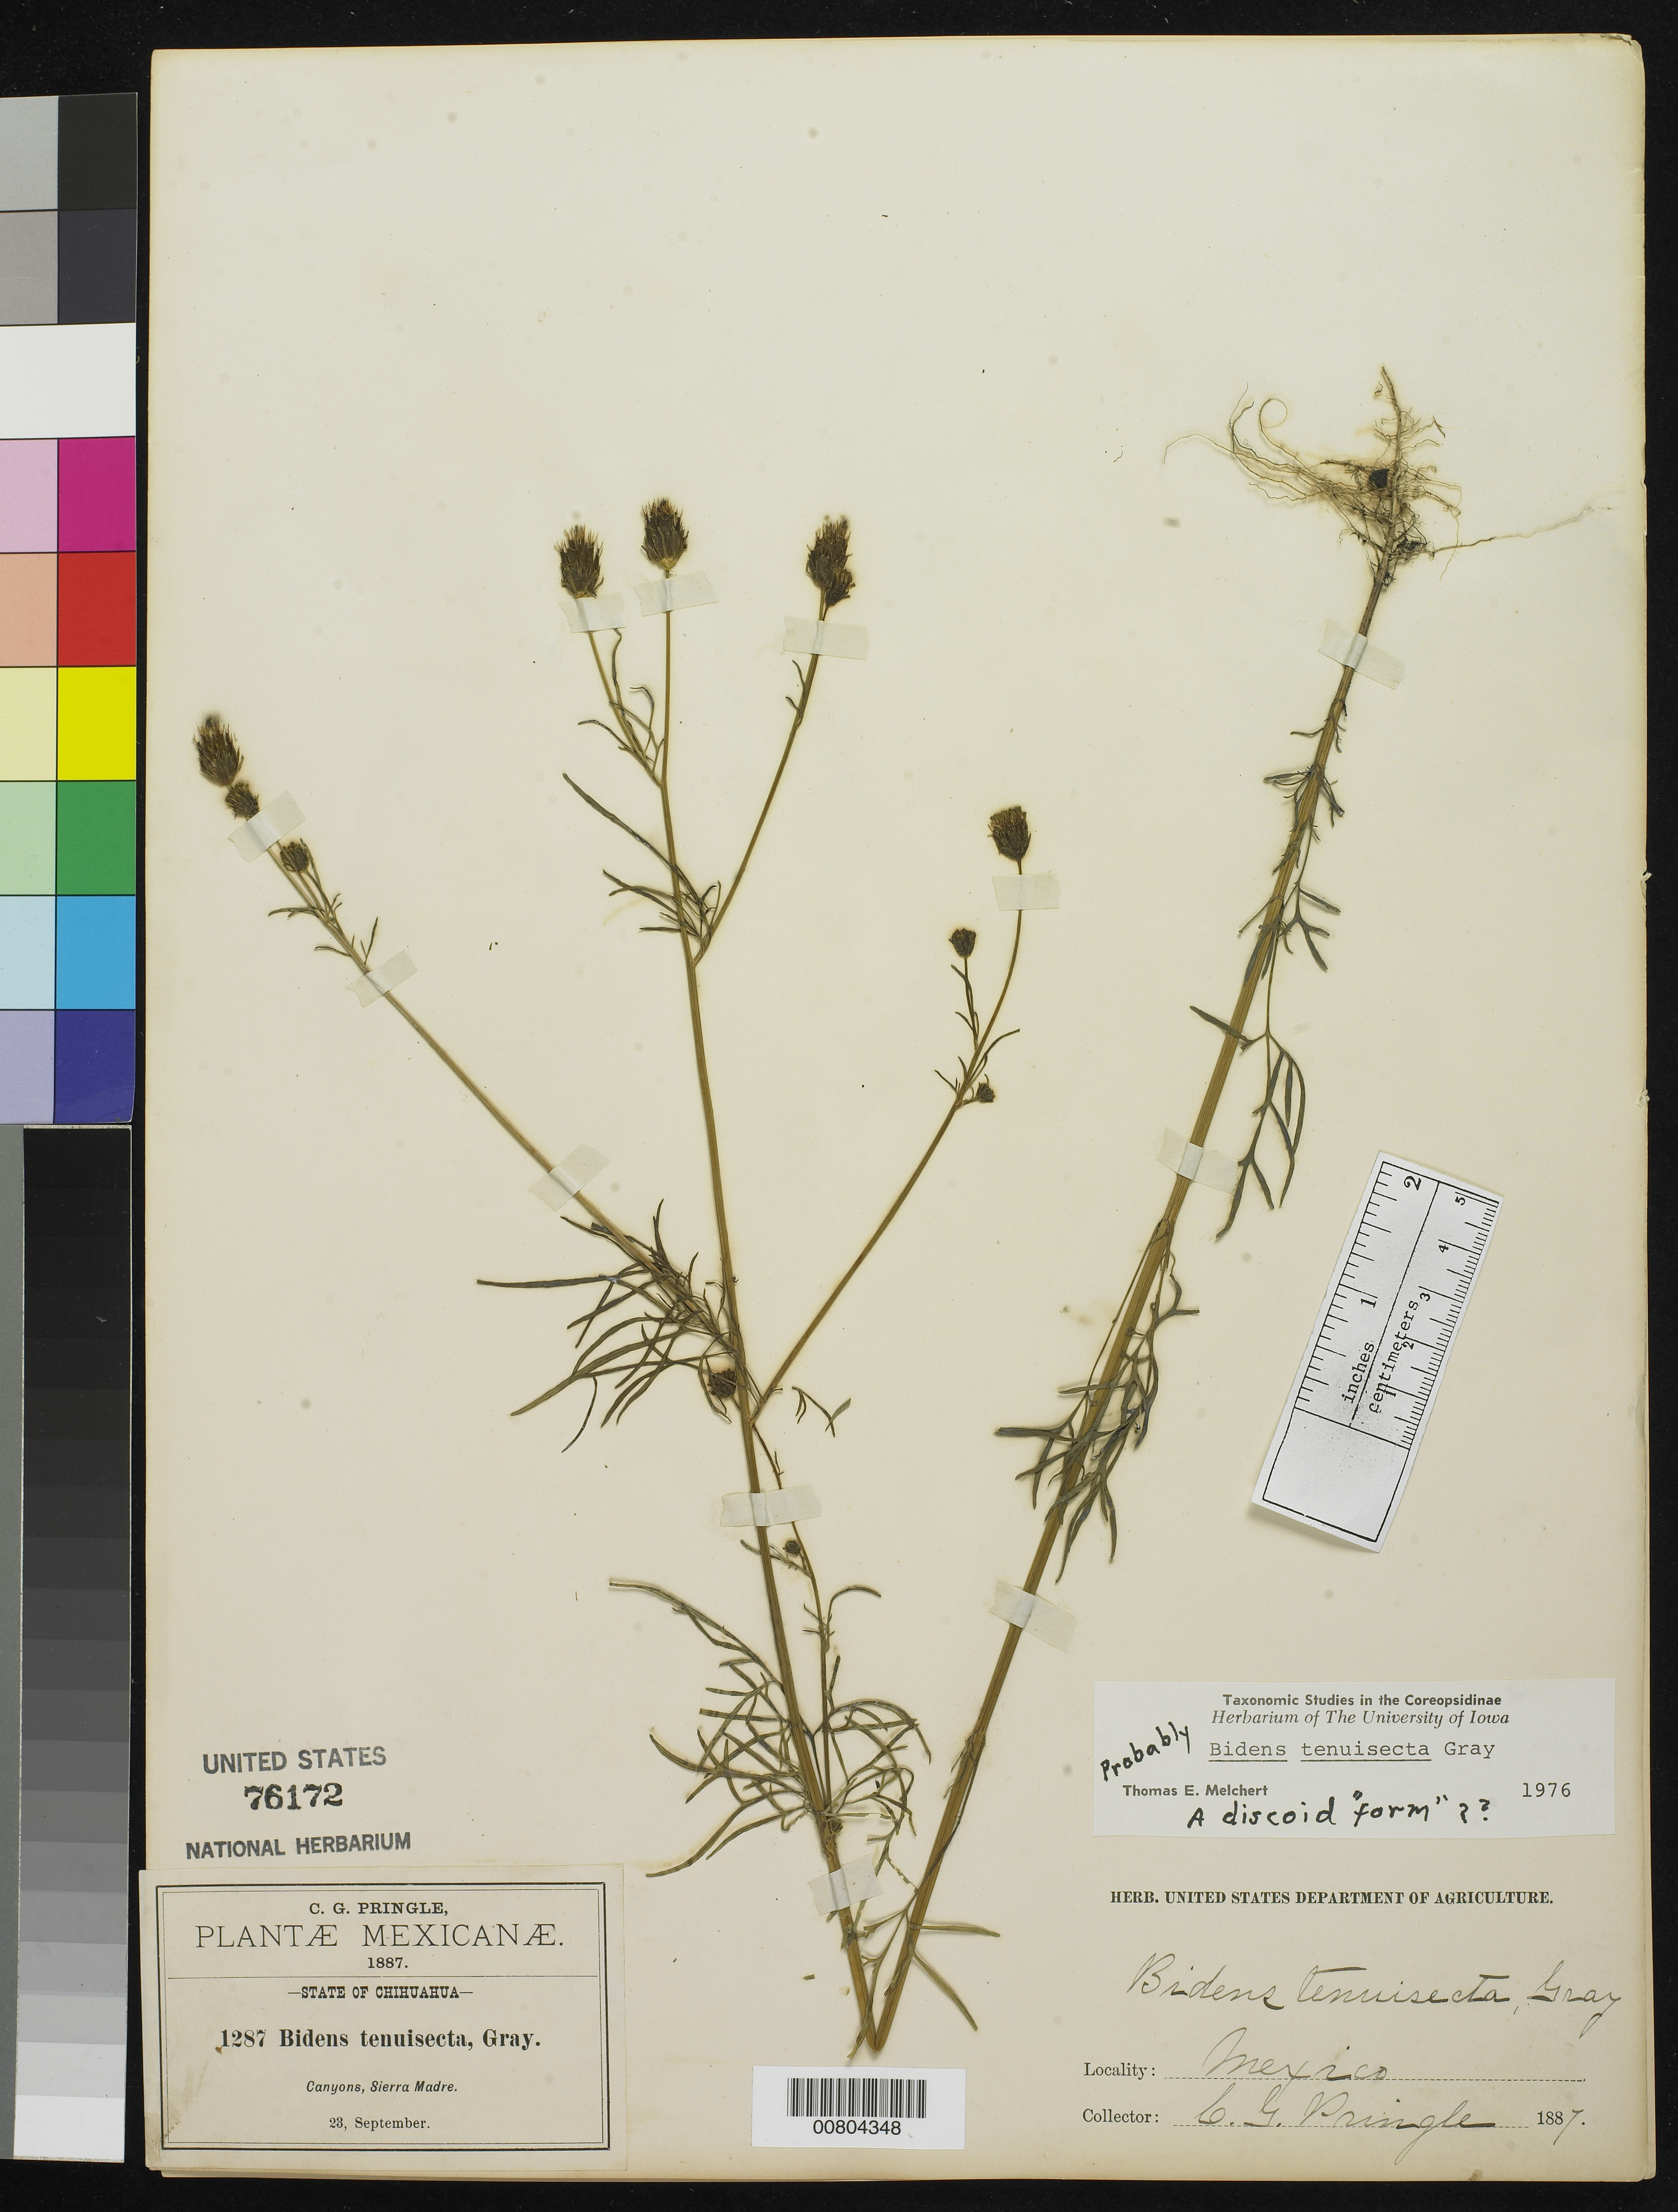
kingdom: Plantae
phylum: Tracheophyta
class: Magnoliopsida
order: Asterales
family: Asteraceae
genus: Bidens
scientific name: Bidens tenuisecta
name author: A. Gray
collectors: C. G. Pringle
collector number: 1287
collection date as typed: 23 Sep 1887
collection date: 1887-09-23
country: Mexico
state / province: Chihuahua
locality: Canyons, Sierra Madre, State of Chihuahua.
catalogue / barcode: US 76172